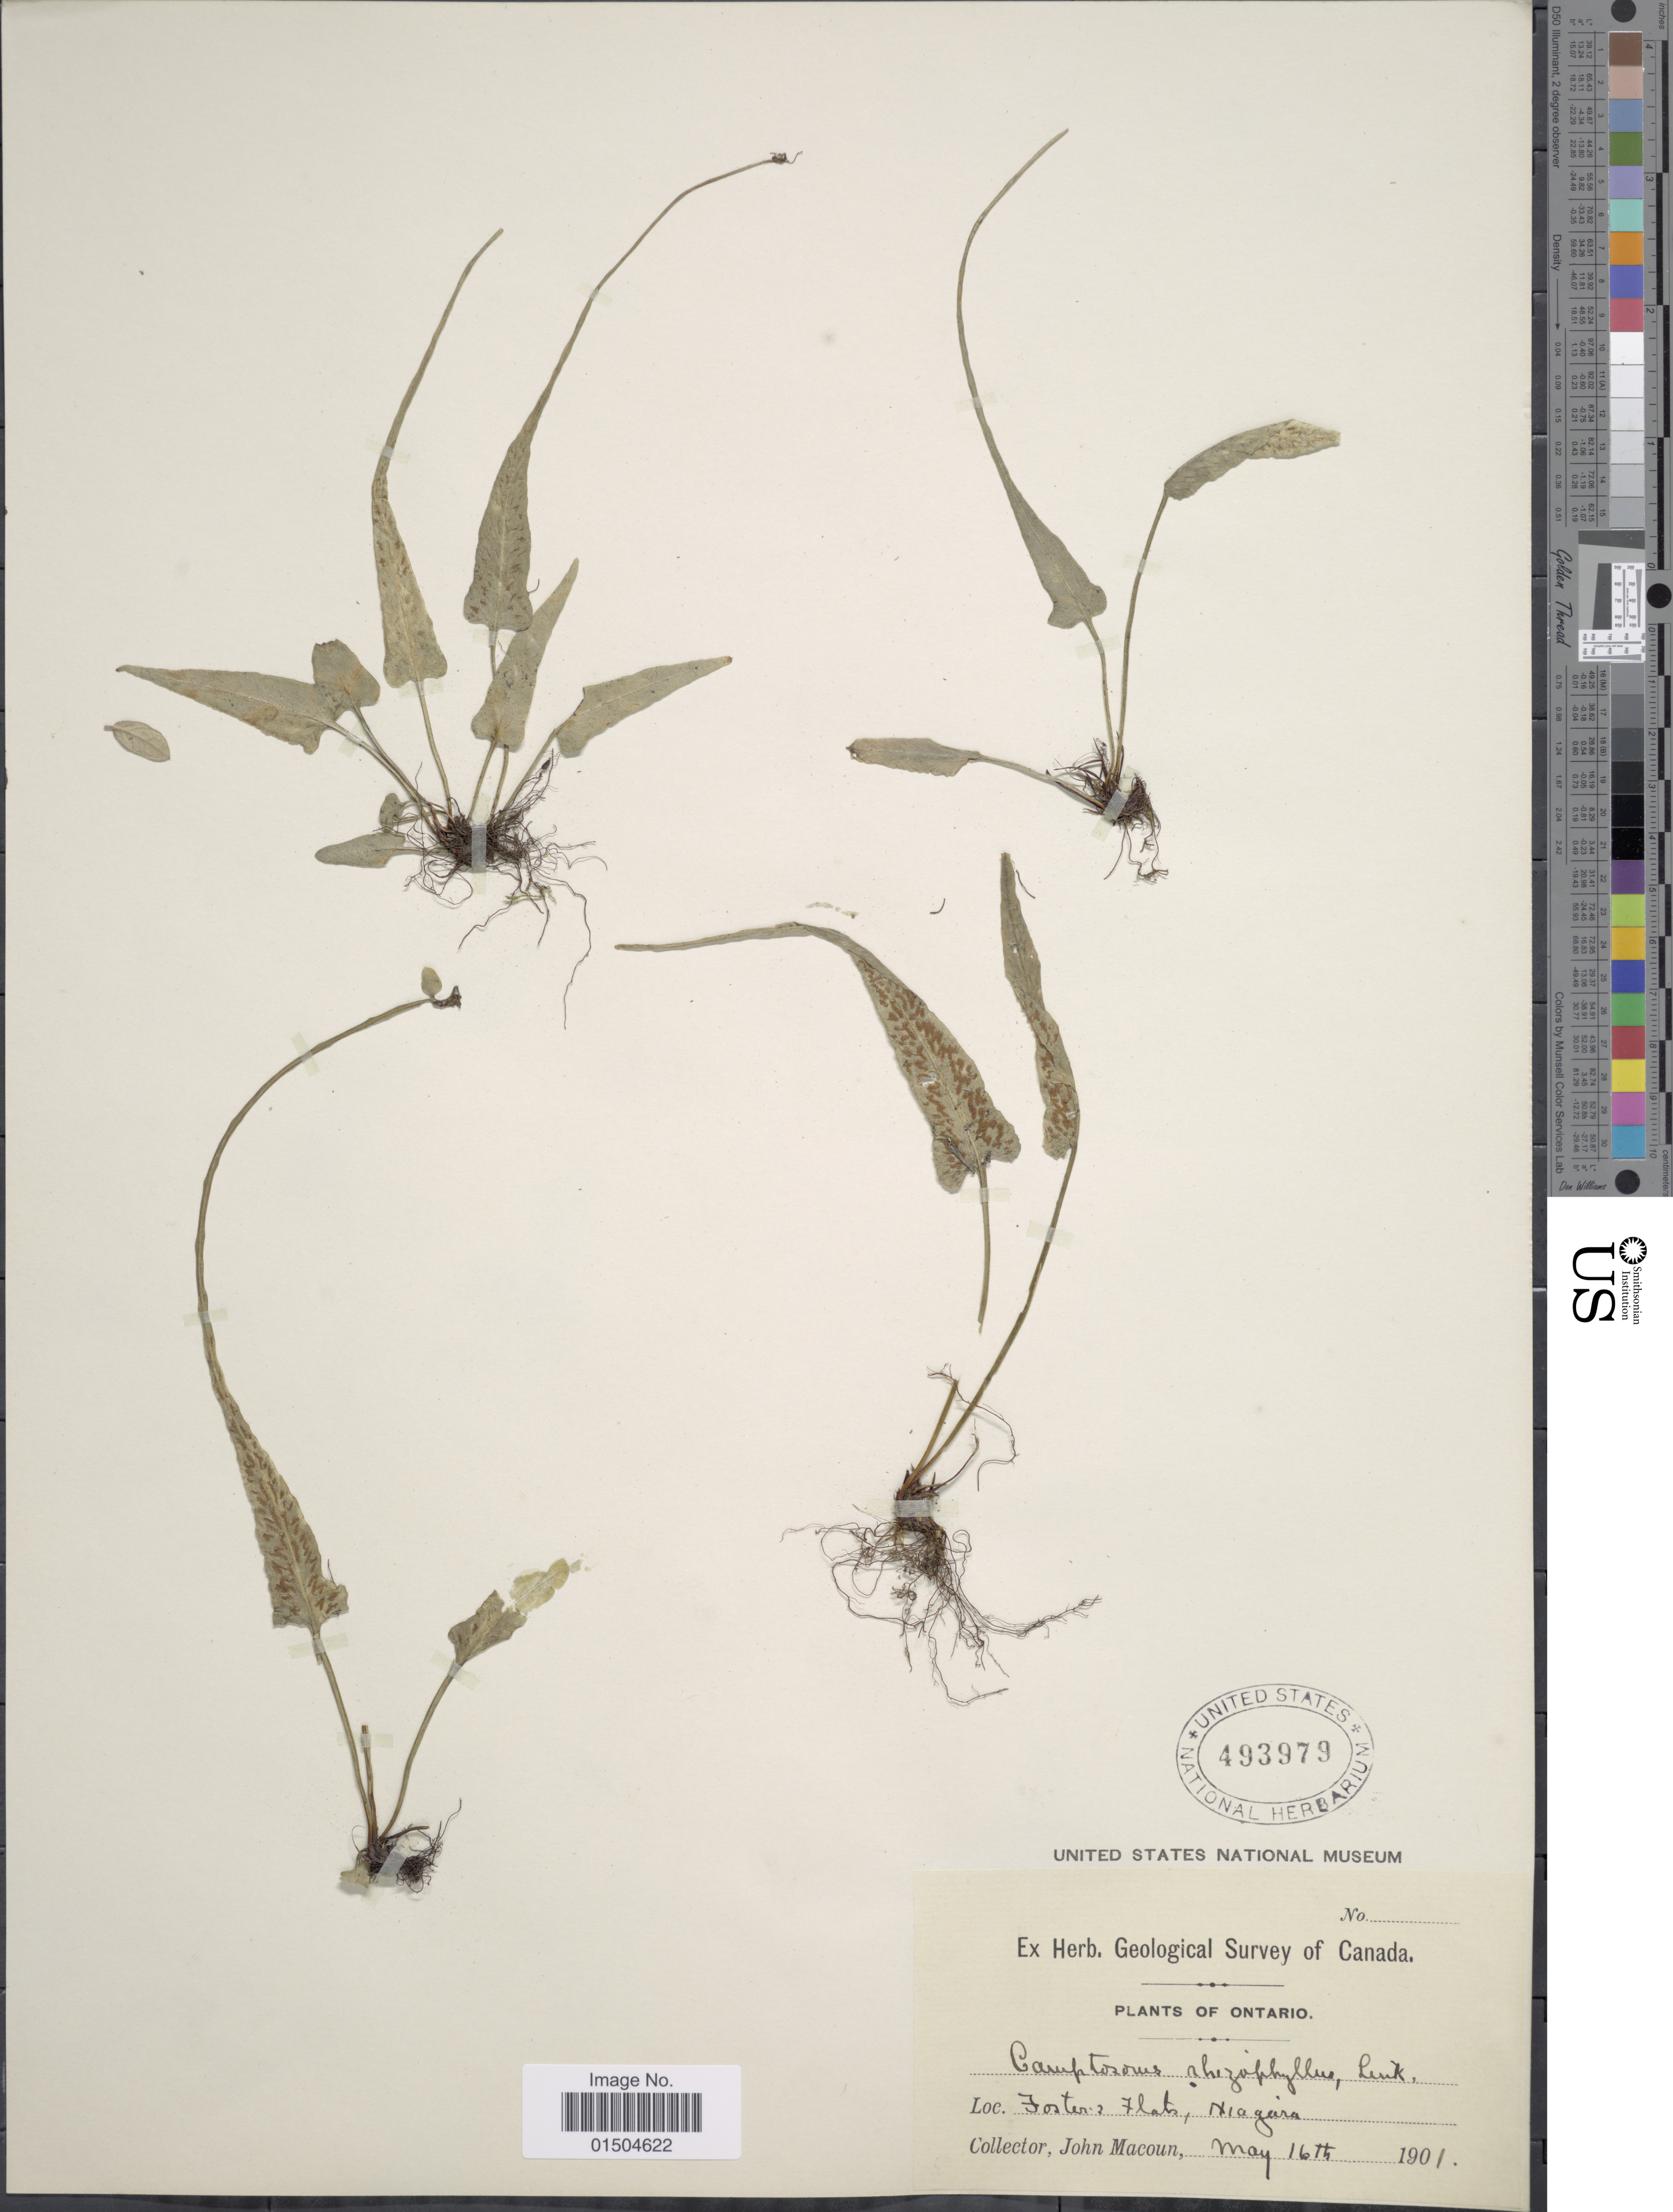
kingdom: Plantae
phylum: Tracheophyta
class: Polypodiopsida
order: Polypodiales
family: Aspleniaceae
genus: Asplenium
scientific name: Asplenium rhizophyllum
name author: L.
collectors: J. Macoun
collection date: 1901-05-16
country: Canada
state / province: Ontario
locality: Foster Flats, Niagara.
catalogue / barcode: US 493979